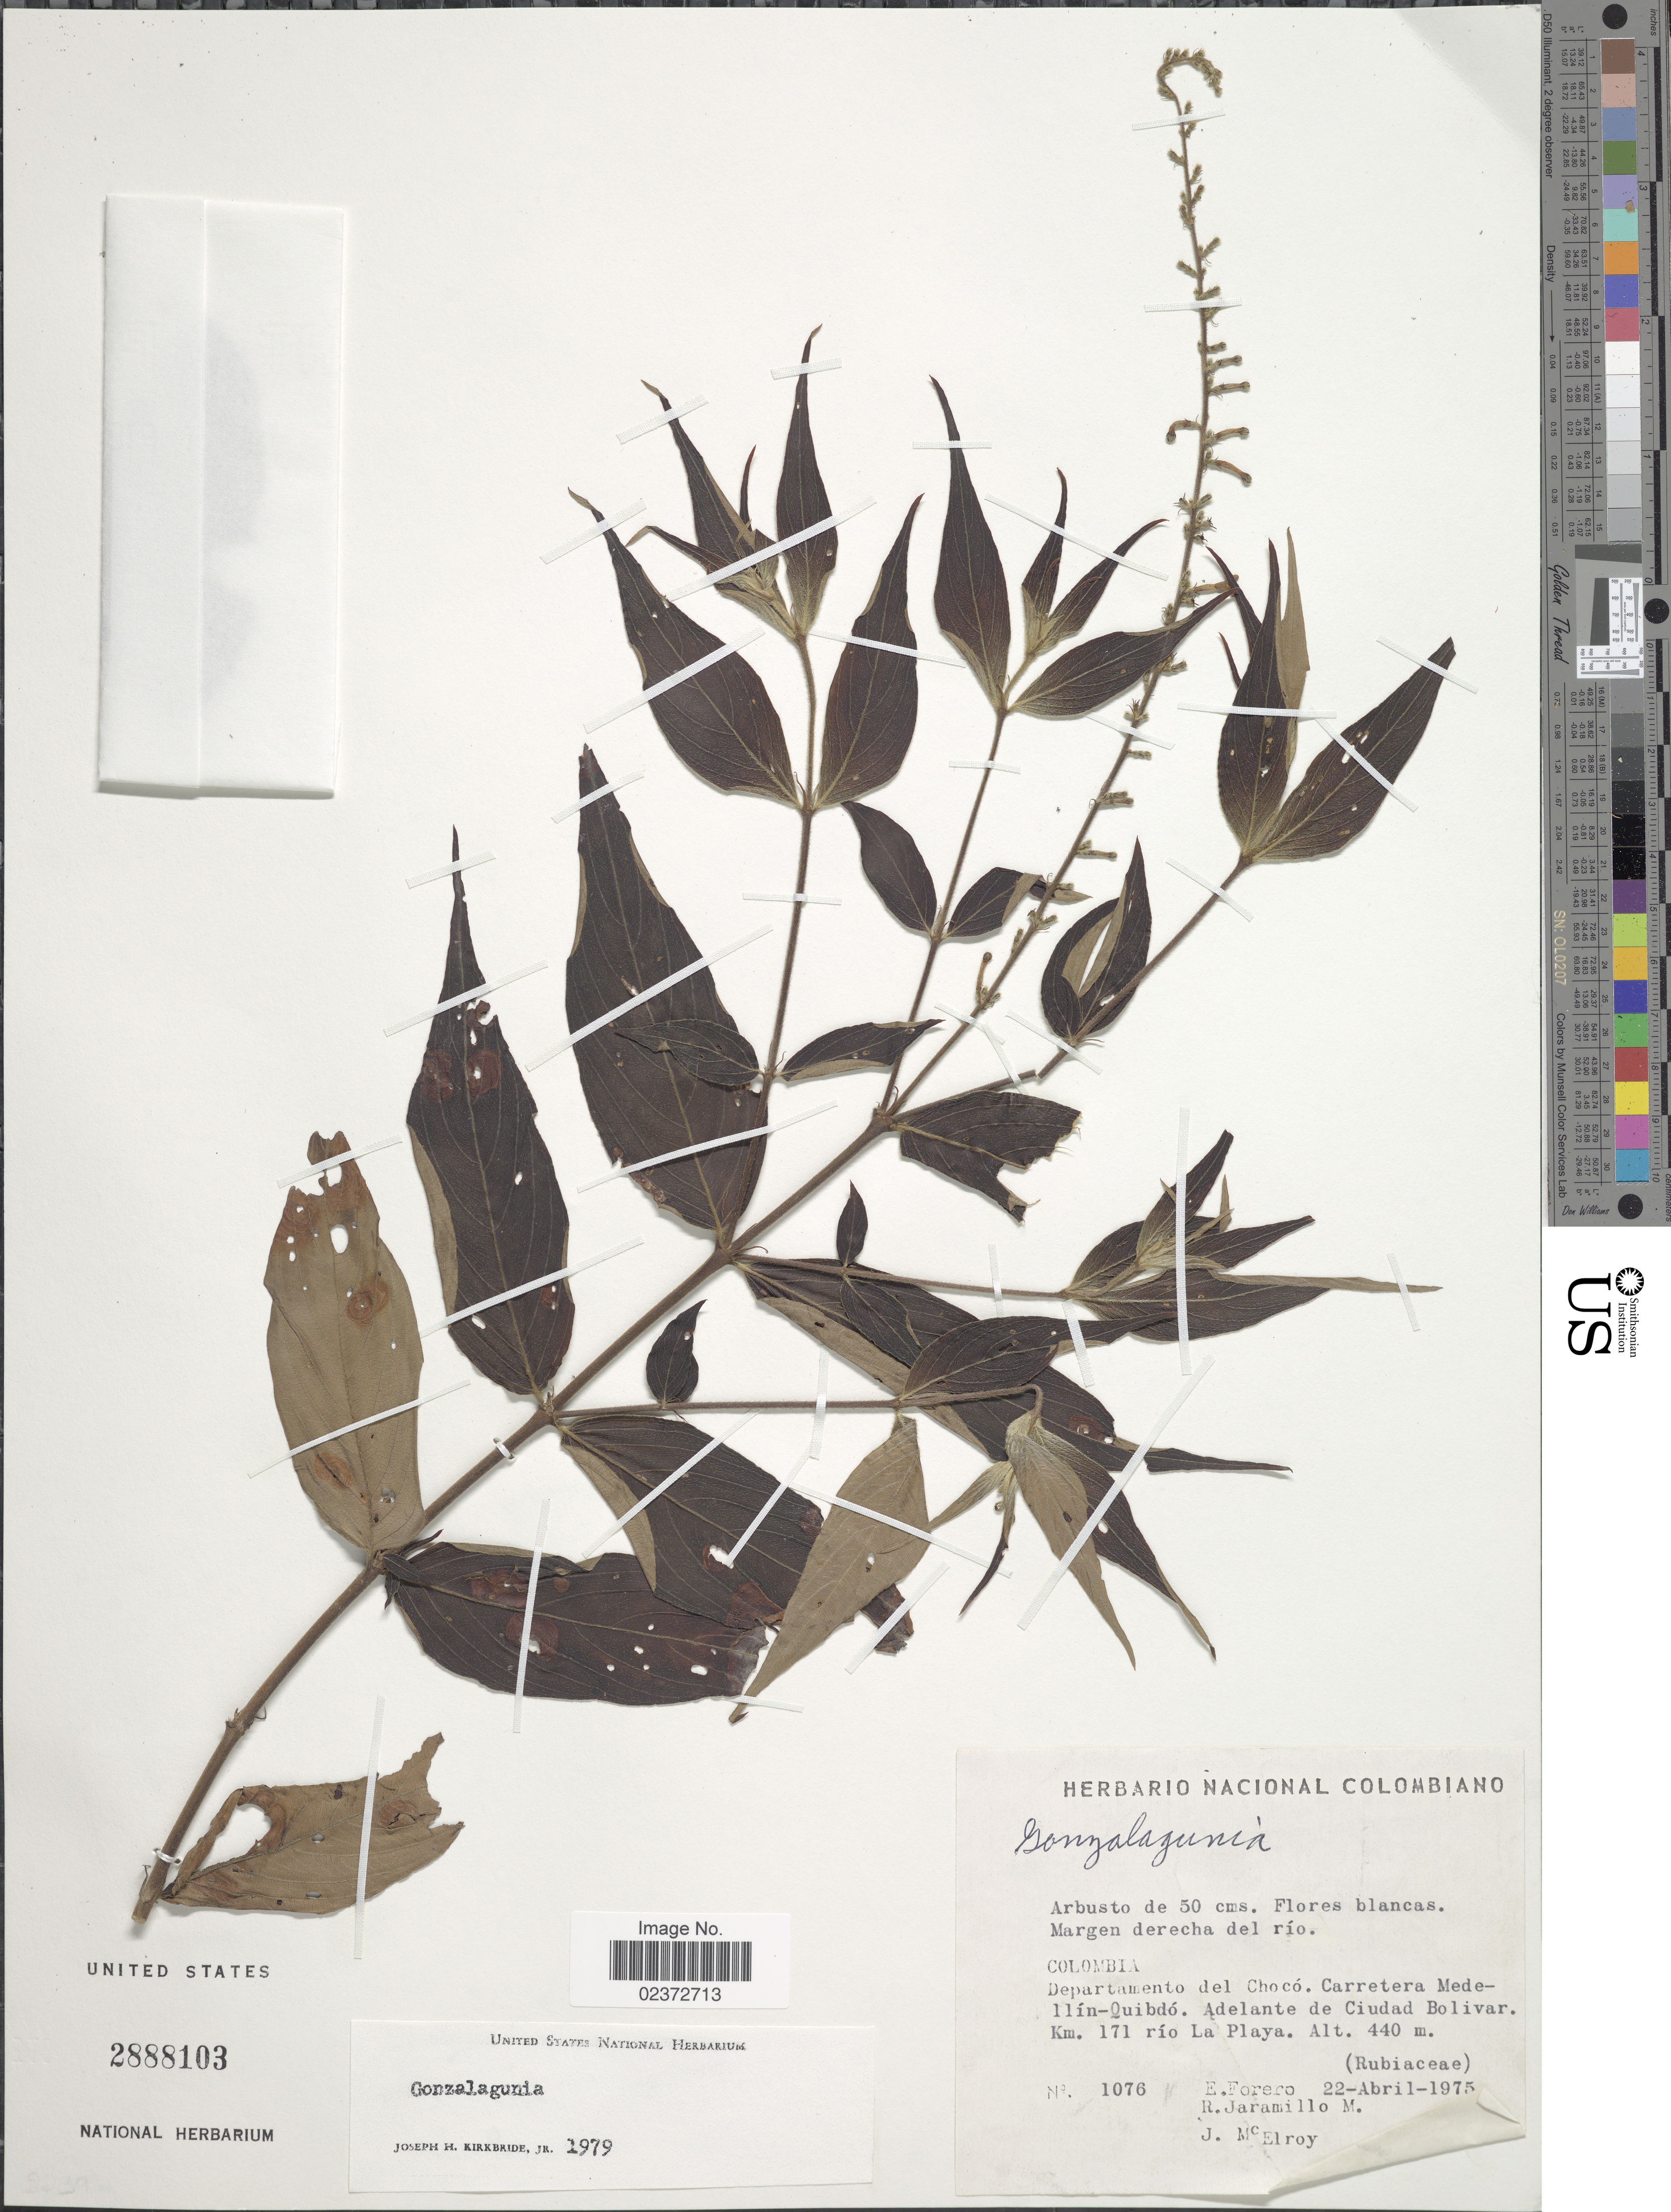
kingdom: Plantae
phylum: Tracheophyta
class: Magnoliopsida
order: Gentianales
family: Rubiaceae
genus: Gonzalagunia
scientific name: Gonzalagunia sp.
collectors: E. Forero, R. Jaramillo M. & J. B. McElroy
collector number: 1076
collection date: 1975-04-22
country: Colombia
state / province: Chocó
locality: Carretera Medellin-Quibdo. Adelante de Ciudad Bolivar. Km. 171 rio La Playa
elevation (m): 440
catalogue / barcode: US 2888103